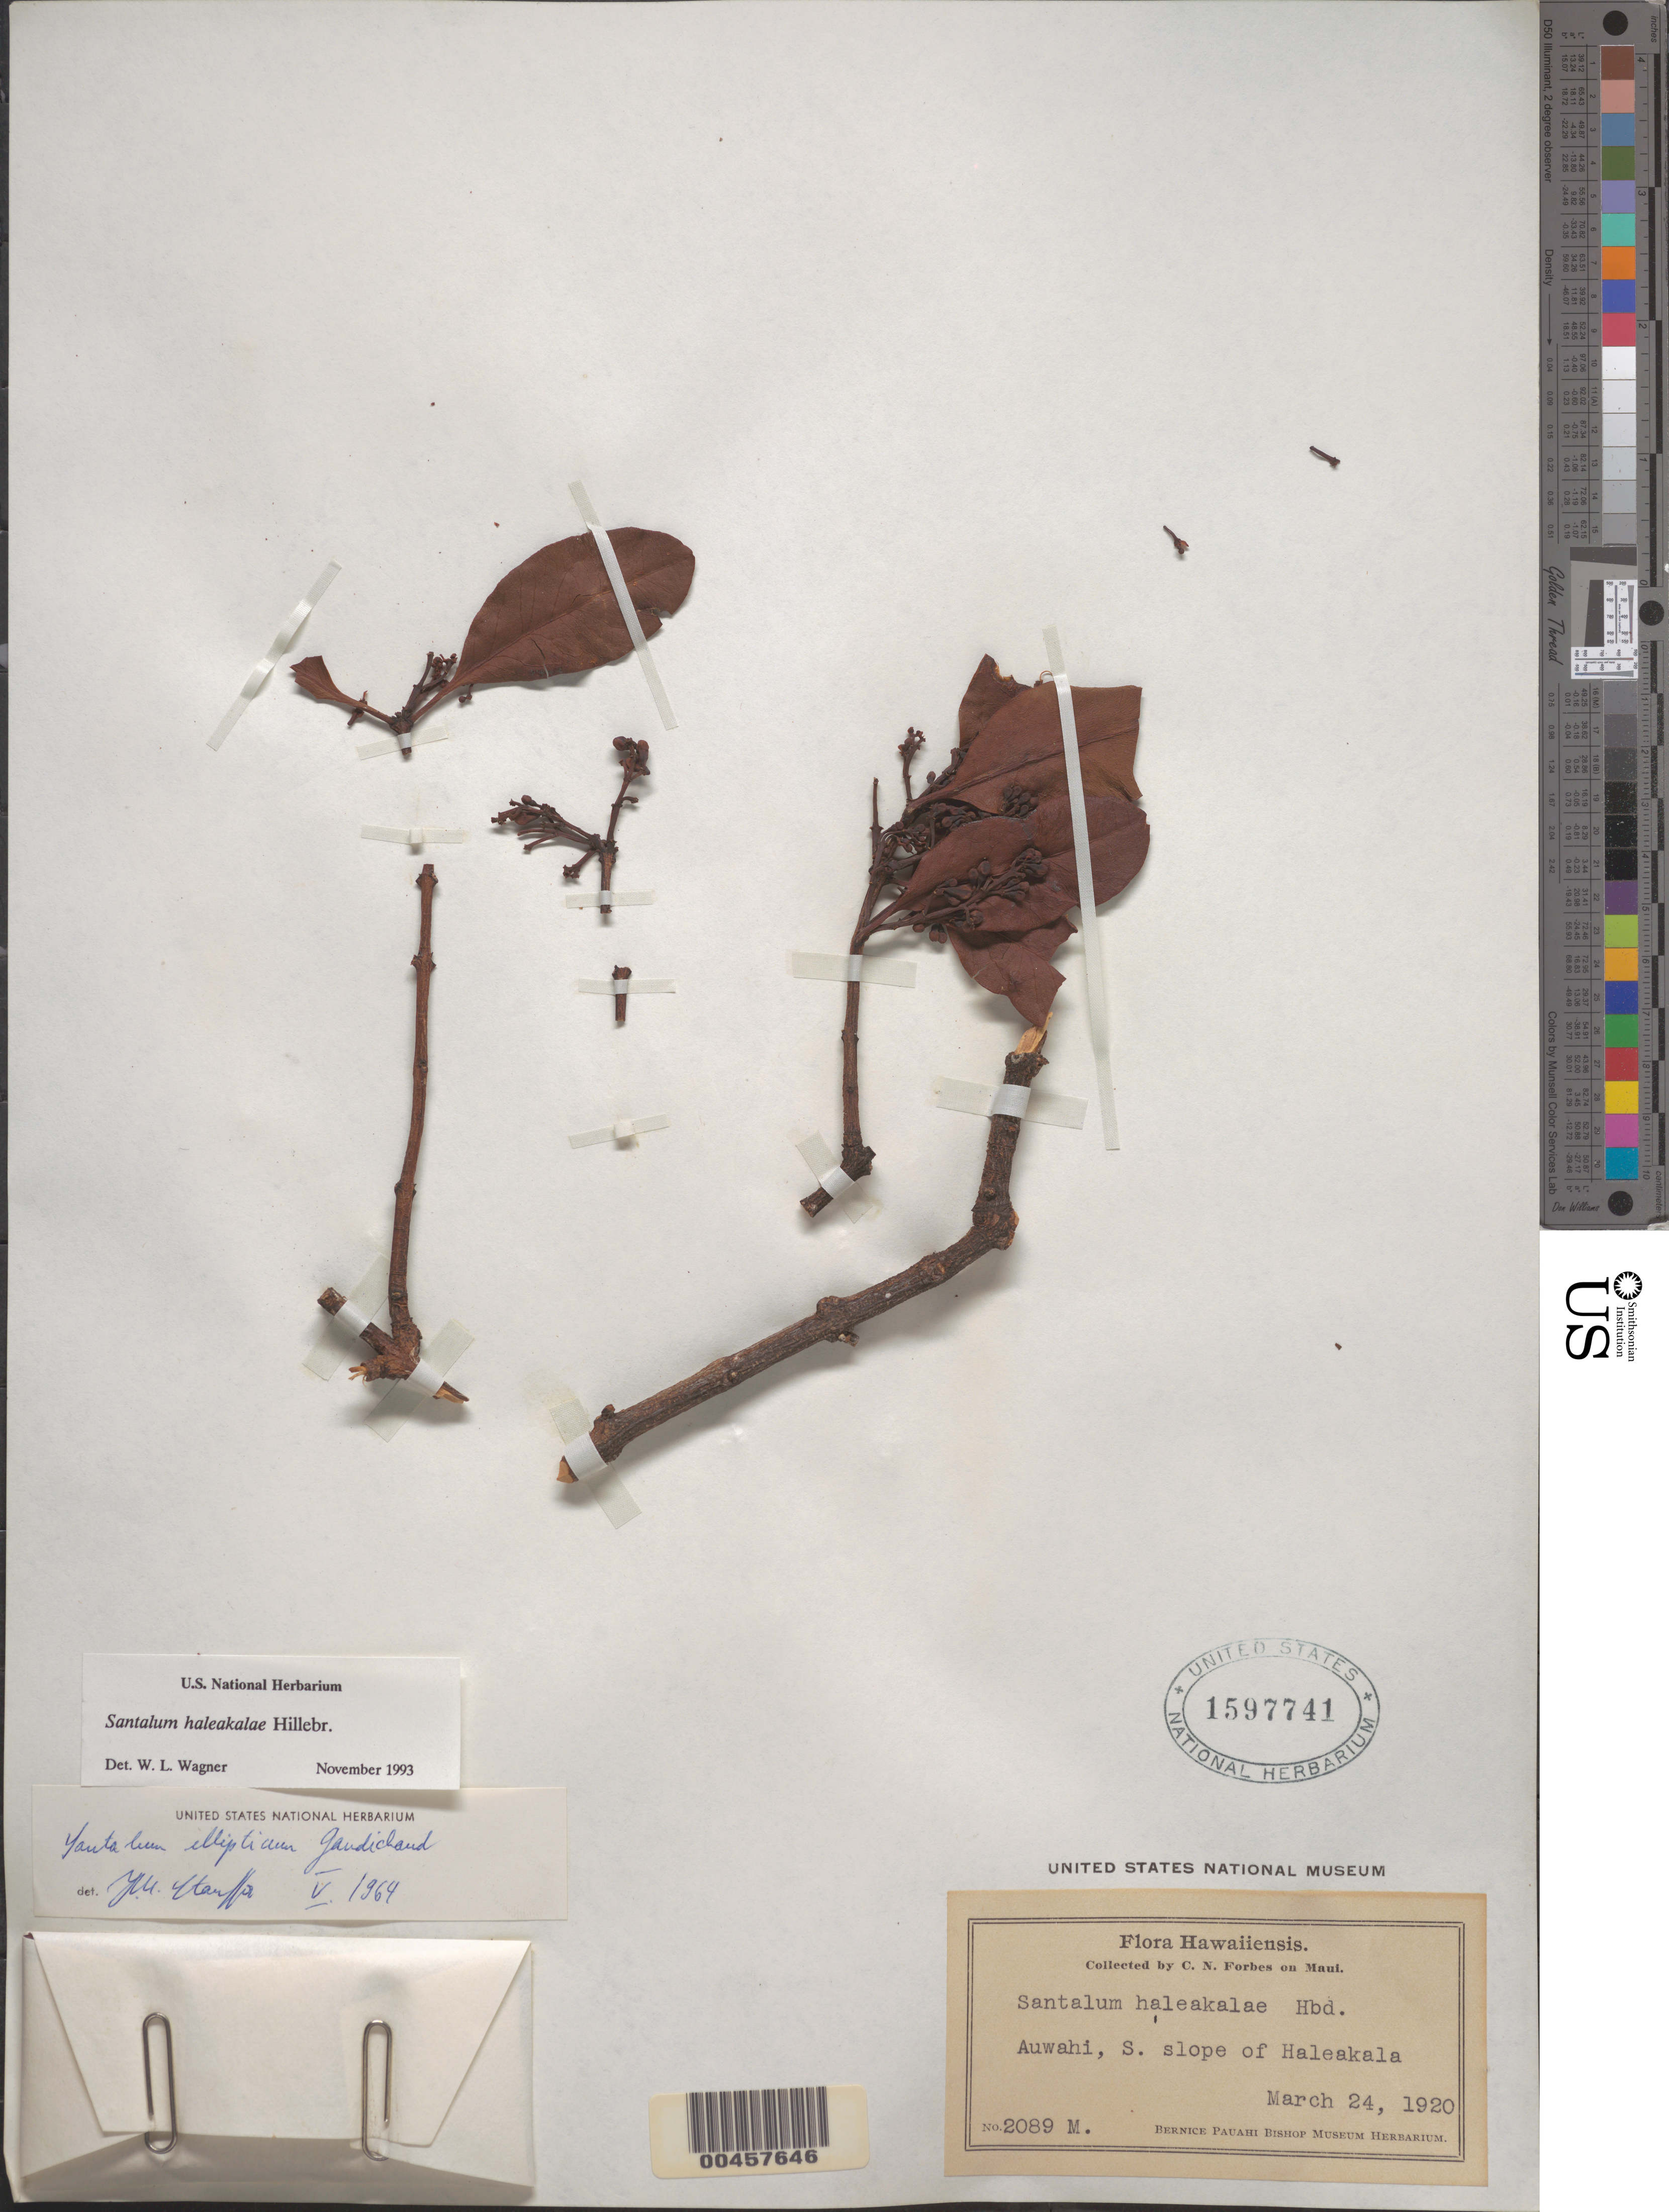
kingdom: Plantae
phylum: Tracheophyta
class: Magnoliopsida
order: Santalales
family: Santalaceae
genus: Santalum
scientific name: Santalum haleakalae var. haleakalae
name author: Hillebr.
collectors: C. N. Forbes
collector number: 2089.M.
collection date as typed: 24 Mar 1920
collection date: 1920-03-24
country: United States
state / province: Hawaii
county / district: Maui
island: Maui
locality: Auwahi, S slope of Haleakala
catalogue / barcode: US 1597741